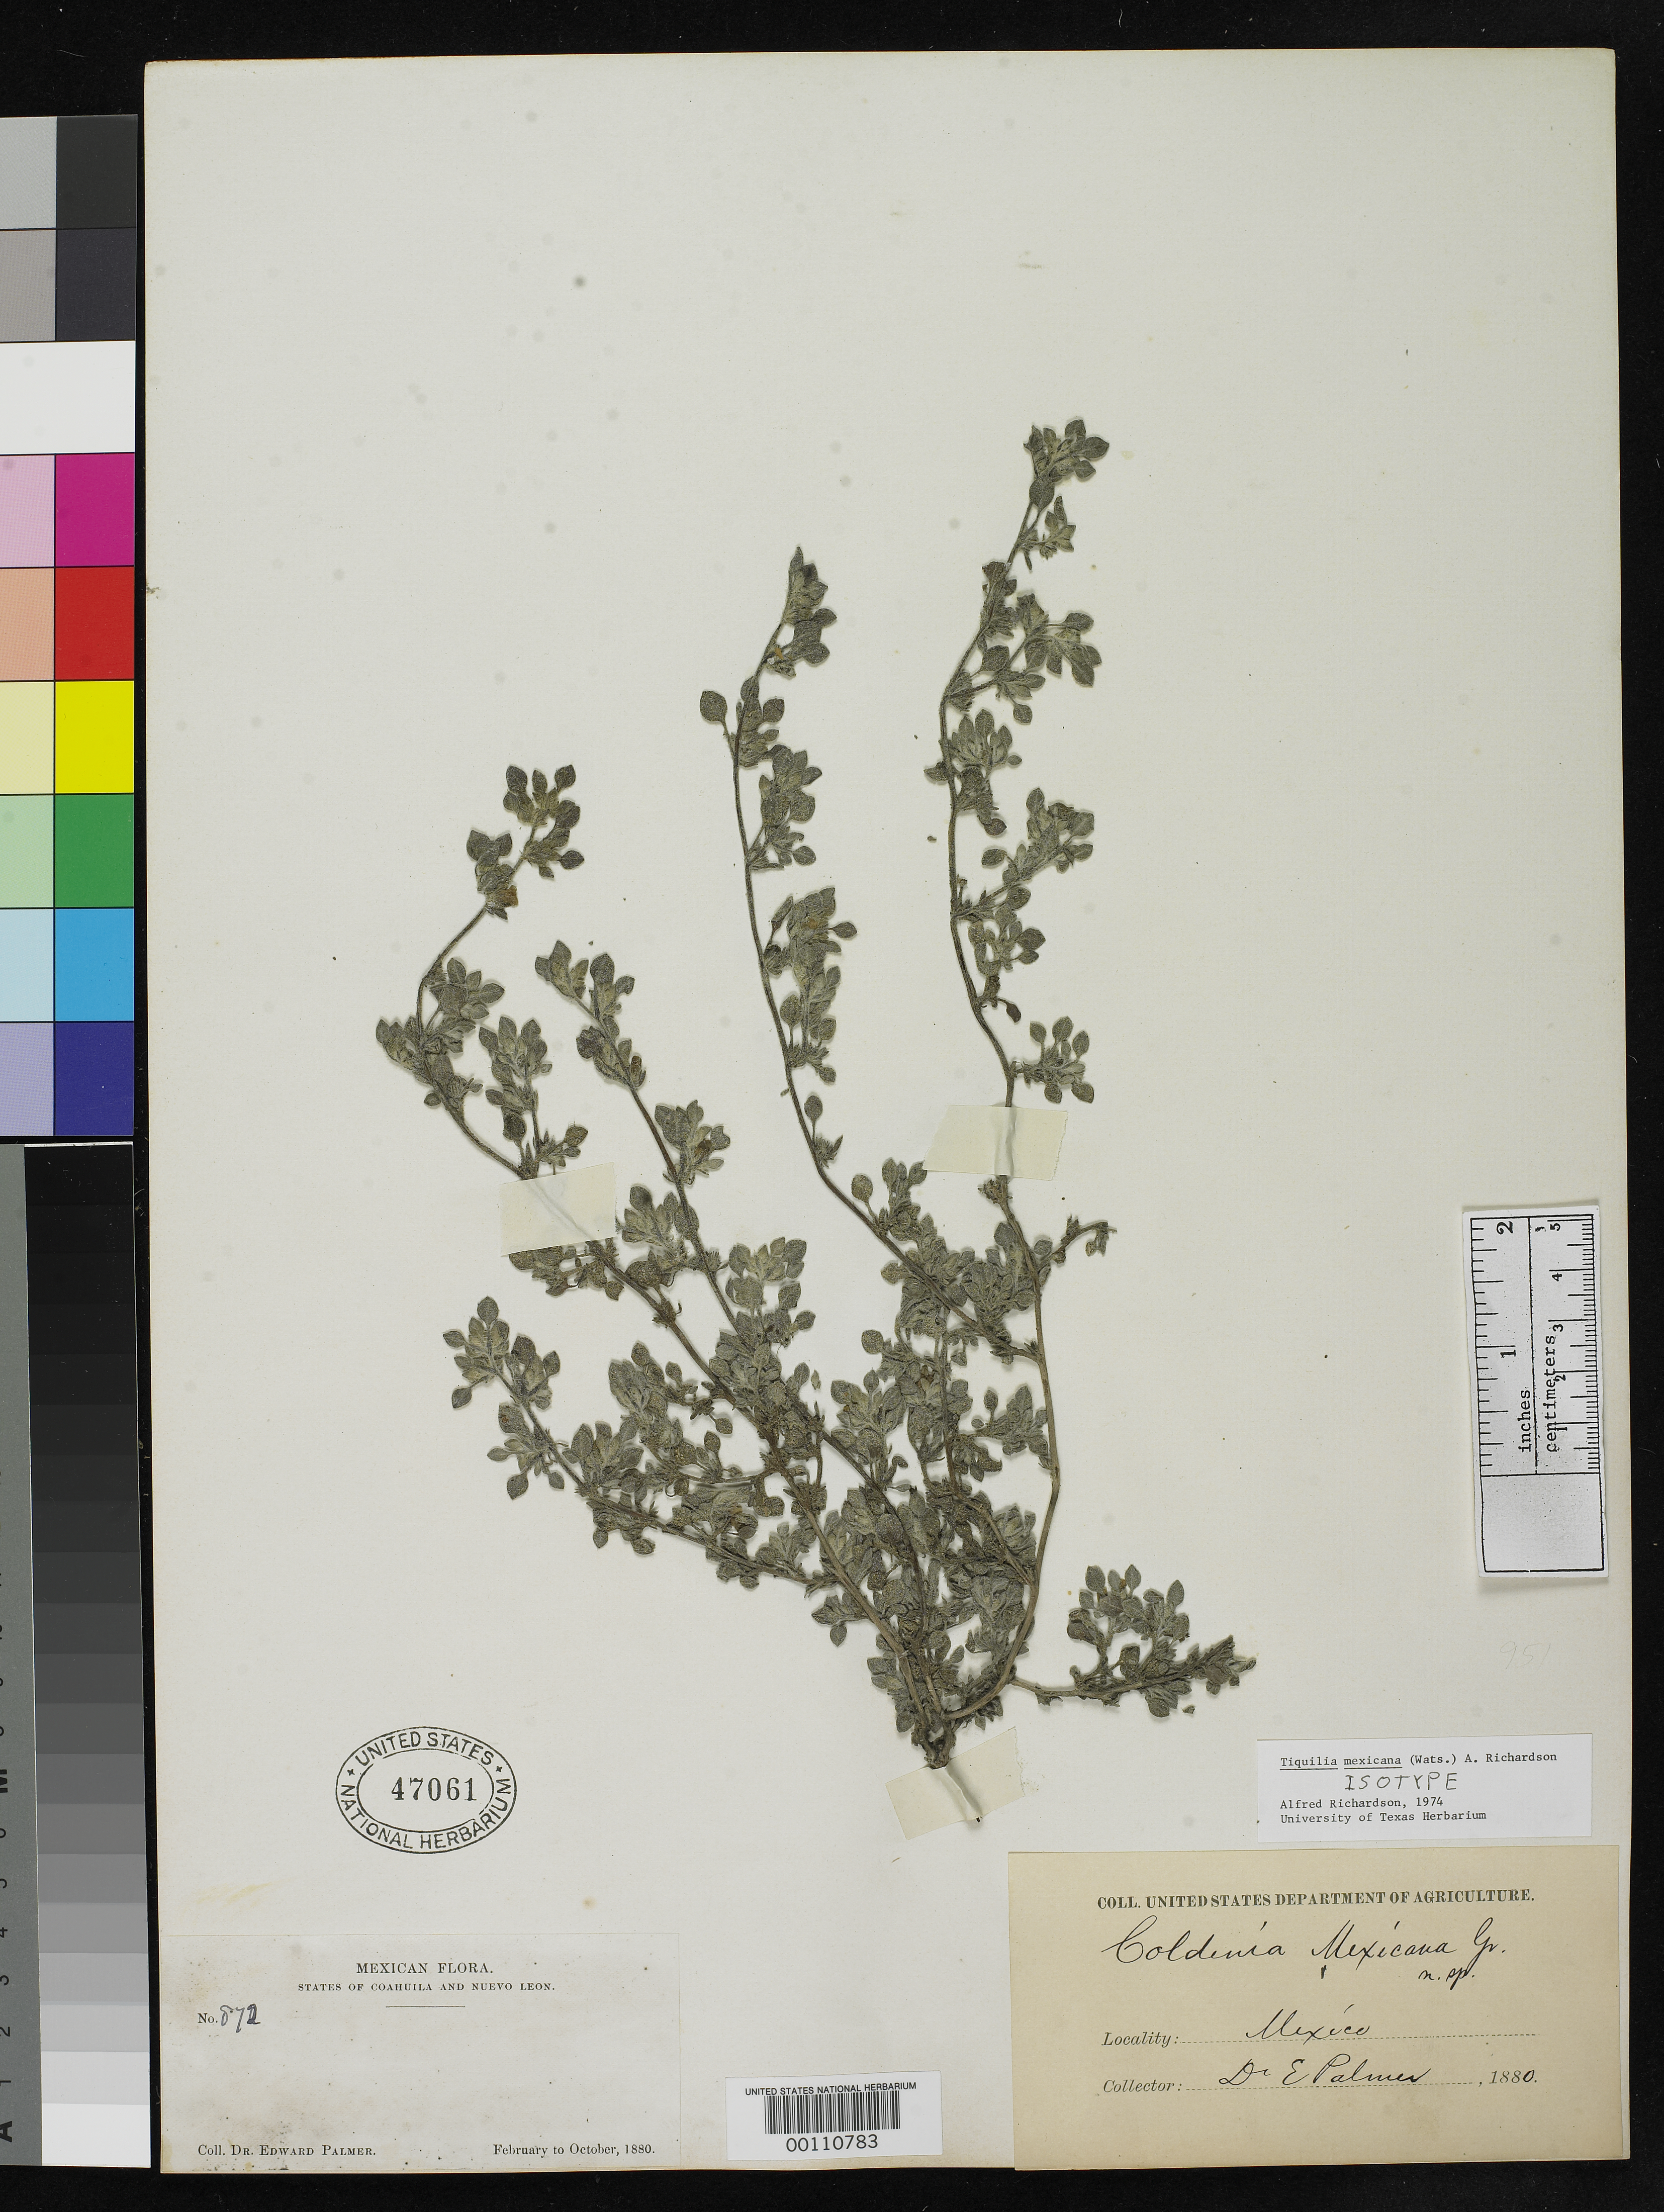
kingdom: Plantae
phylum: Tracheophyta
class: Magnoliopsida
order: Boraginales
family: Coldeniaceae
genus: Coldenia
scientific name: Coldenia mexicana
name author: S. Watson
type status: Isotype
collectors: E. Palmer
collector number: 872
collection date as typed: Feb 1880 to -- Oct 1880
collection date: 1880-02/1880-10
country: Mexico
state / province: Coahuila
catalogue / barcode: US 47061